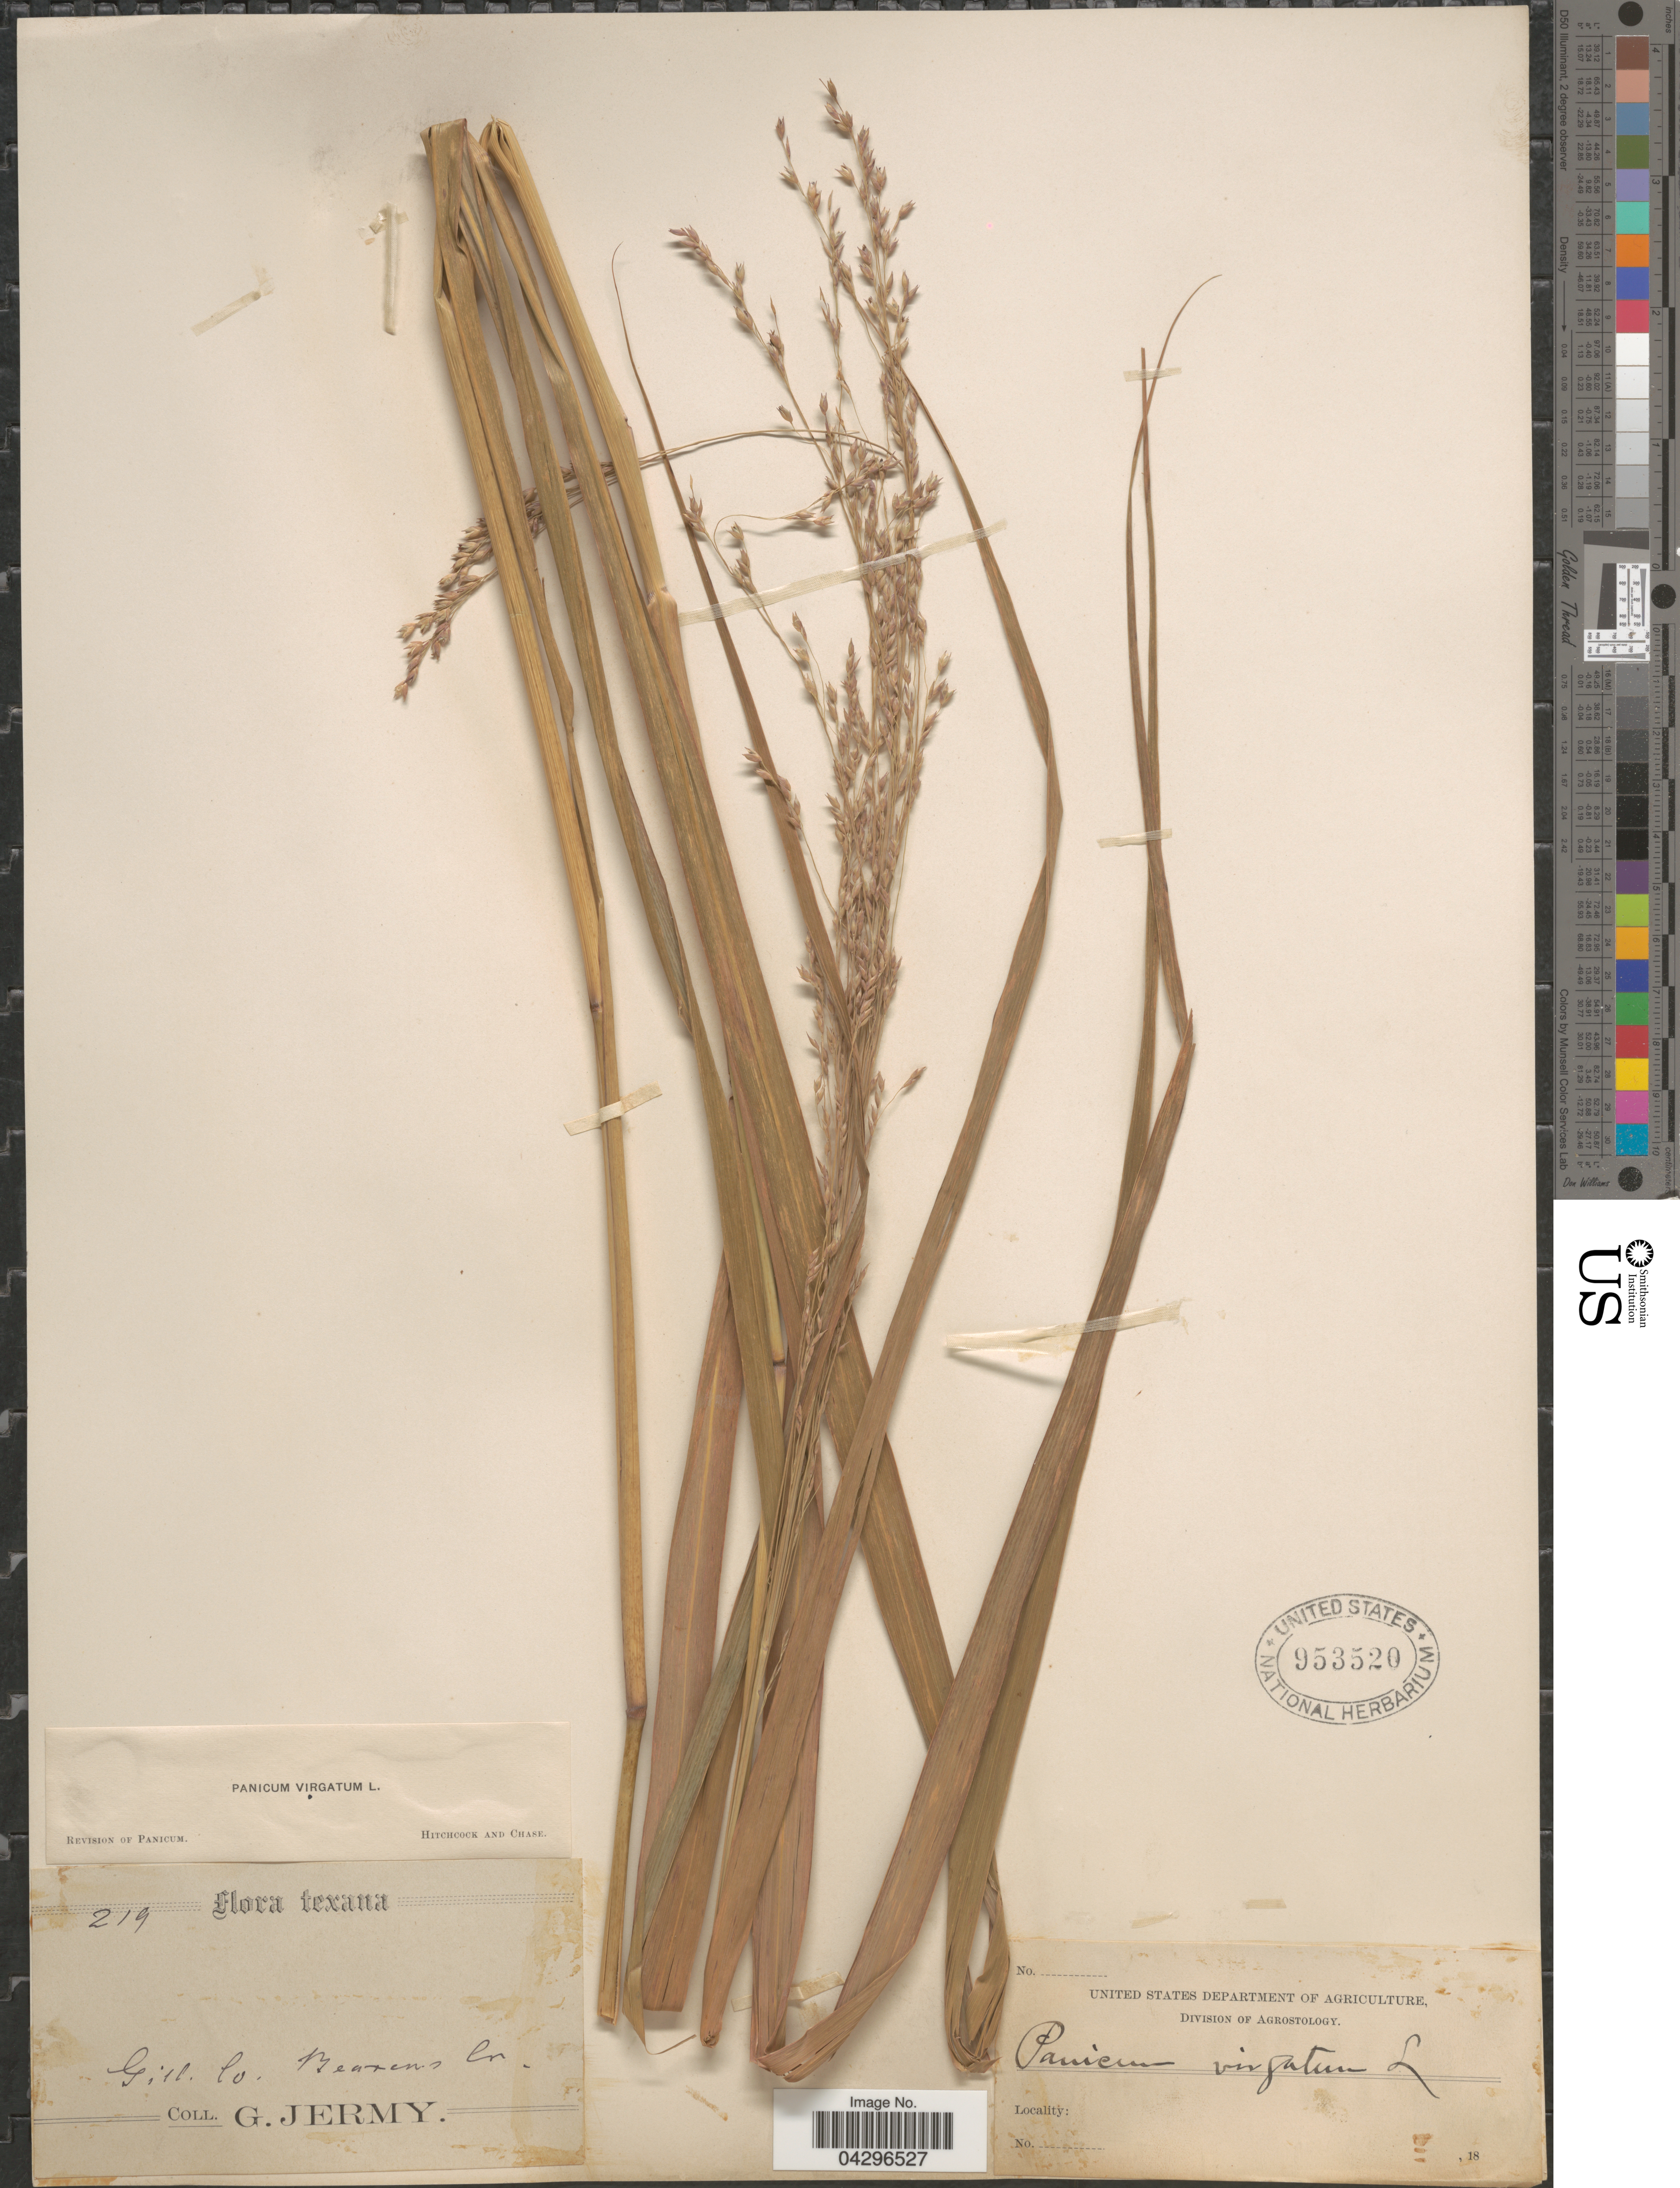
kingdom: Plantae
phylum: Tracheophyta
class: Liliopsida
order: Poales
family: Poaceae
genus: Panicum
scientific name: Panicum virgatum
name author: L.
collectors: G. Jermy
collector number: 219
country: United States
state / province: Texas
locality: Texana. Gill Co. Beaxens Cr.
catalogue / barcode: US 953520